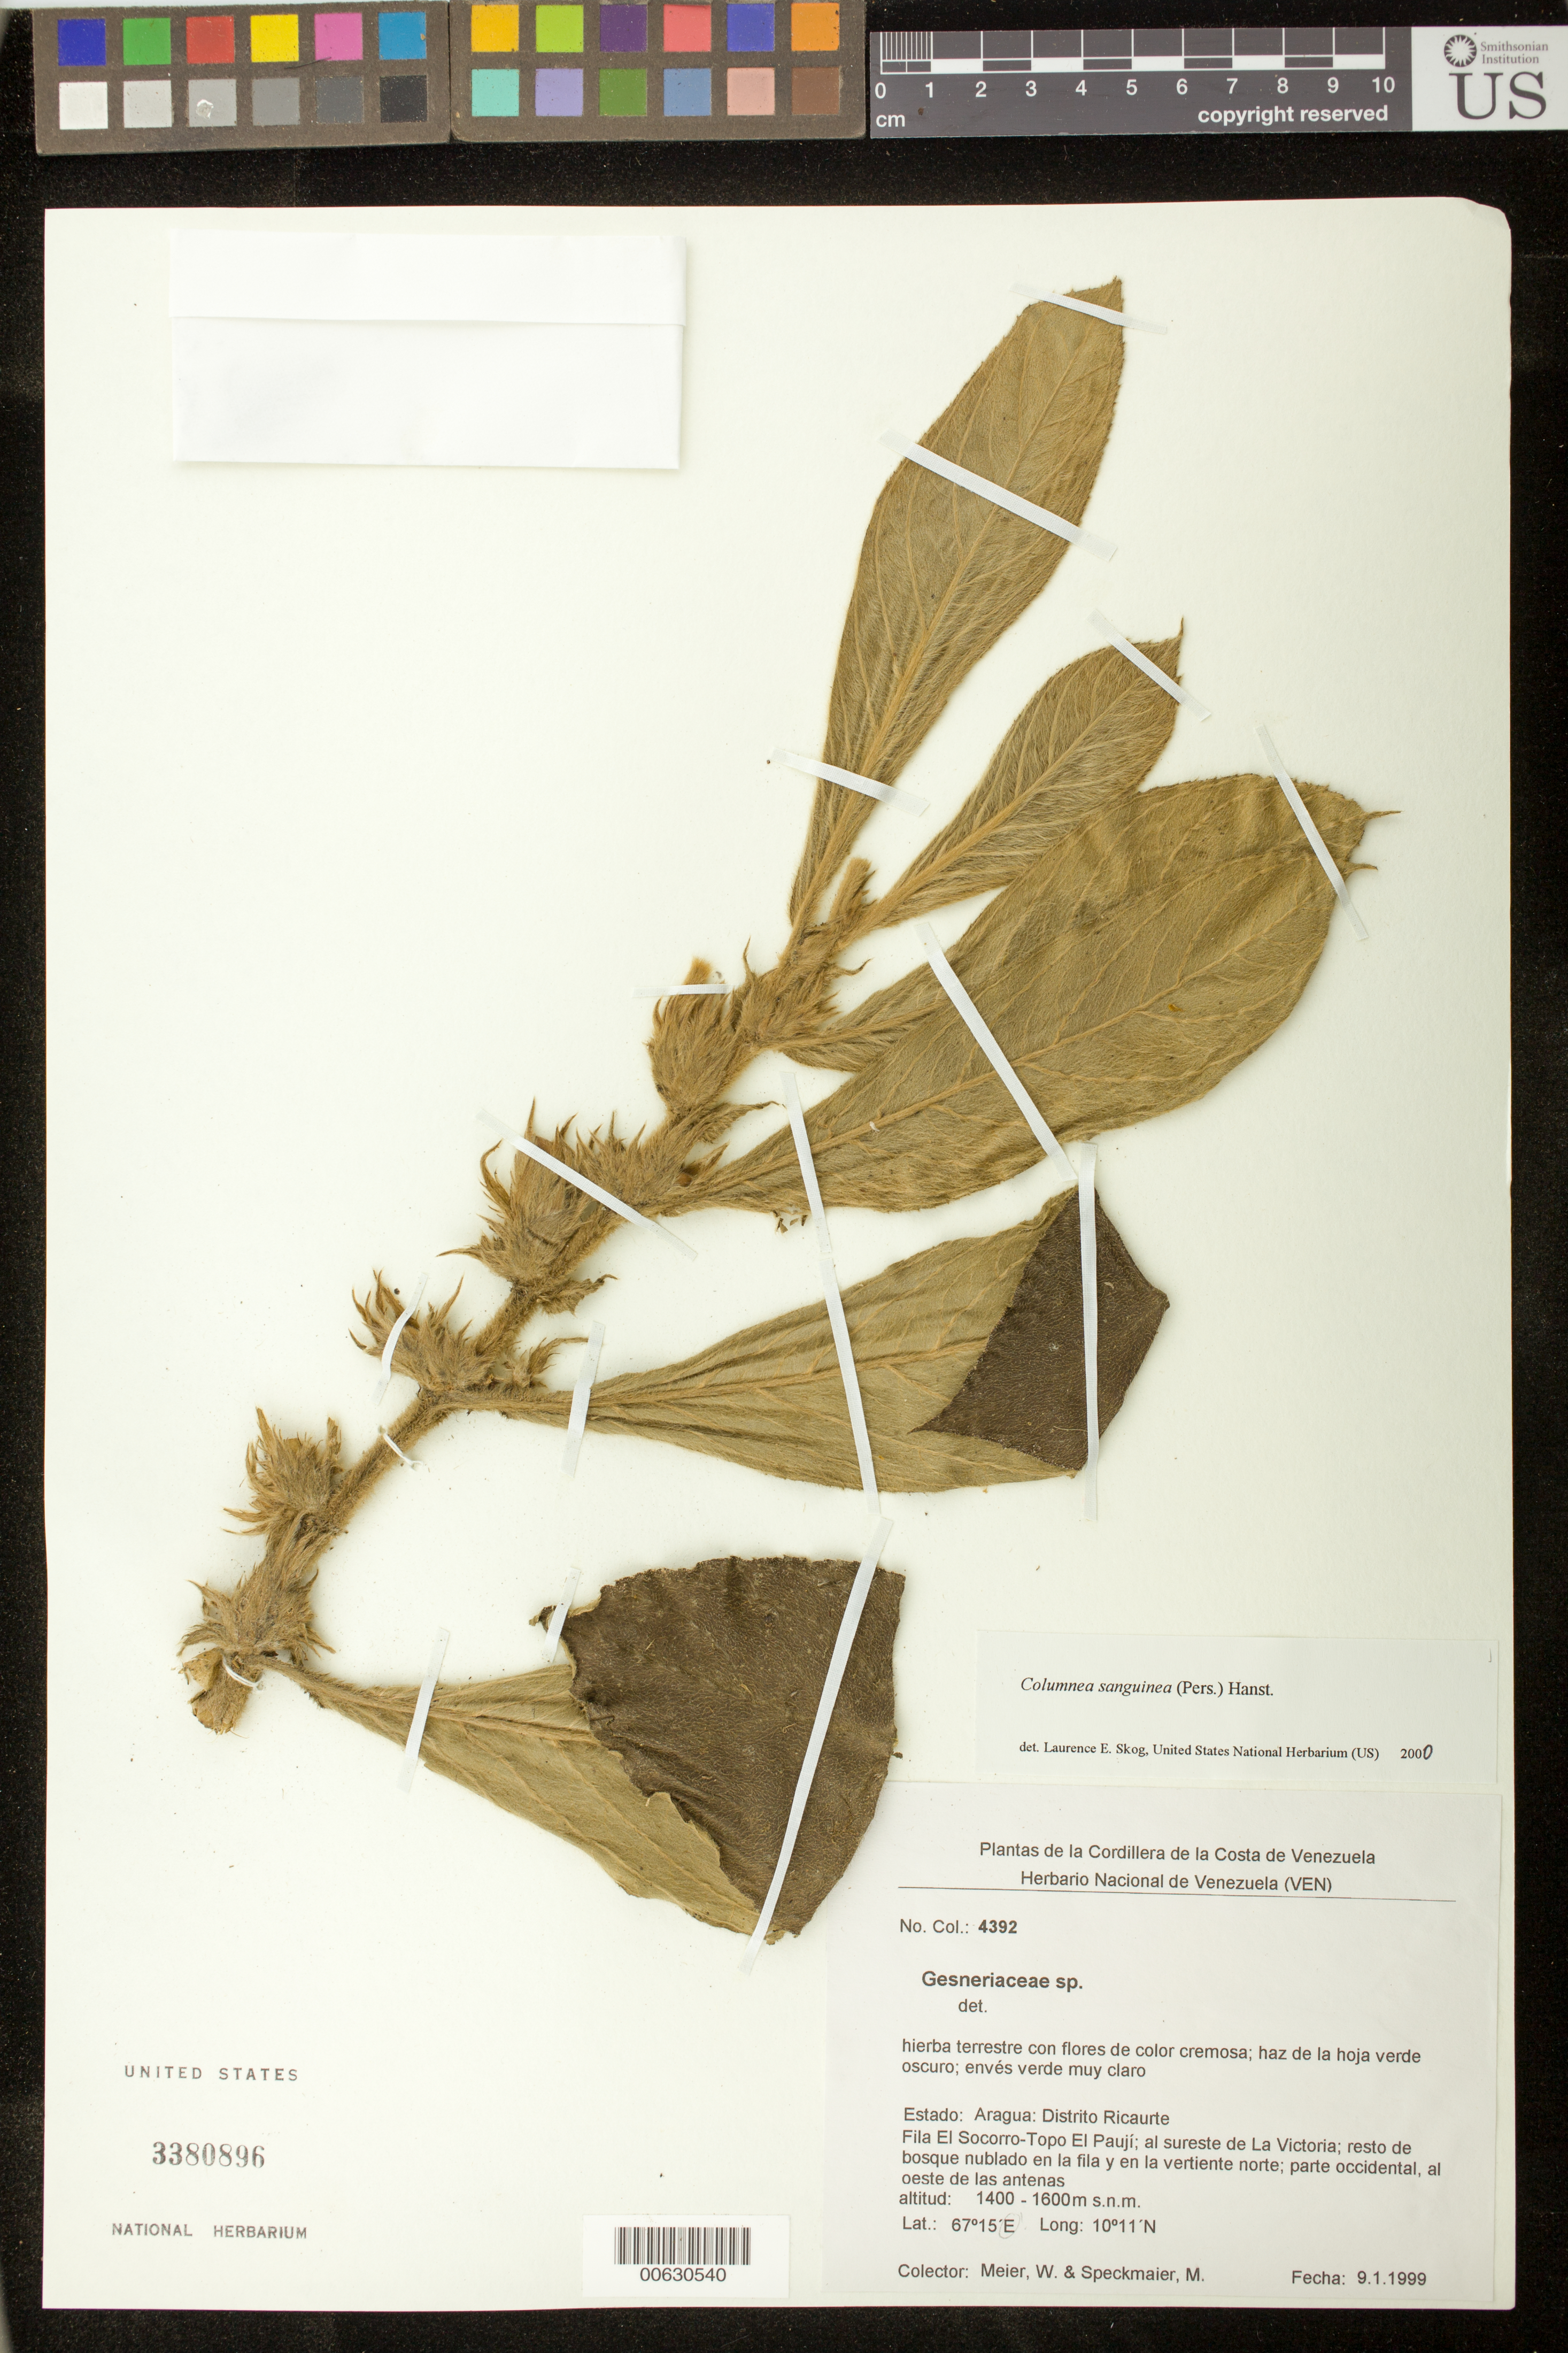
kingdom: Plantae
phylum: Tracheophyta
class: Magnoliopsida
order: Lamiales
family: Gesneriaceae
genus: Columnea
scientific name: Columnea sanguinea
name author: (Pers.) Hanst.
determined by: Skog, Laurence E.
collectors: W. Meier & M. Speckmaier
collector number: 4392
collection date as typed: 09 Jan 1999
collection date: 1999-01-09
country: Venezuela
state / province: Aragua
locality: Distrito Ricaurte; Fila El Socorro-Topo El Paují; al sureste de La Victoria; parte occidental, al oeste de las antenas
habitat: Resto de bosque nublado en la fila y en la vertiente norte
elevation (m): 1400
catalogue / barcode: US 3380896